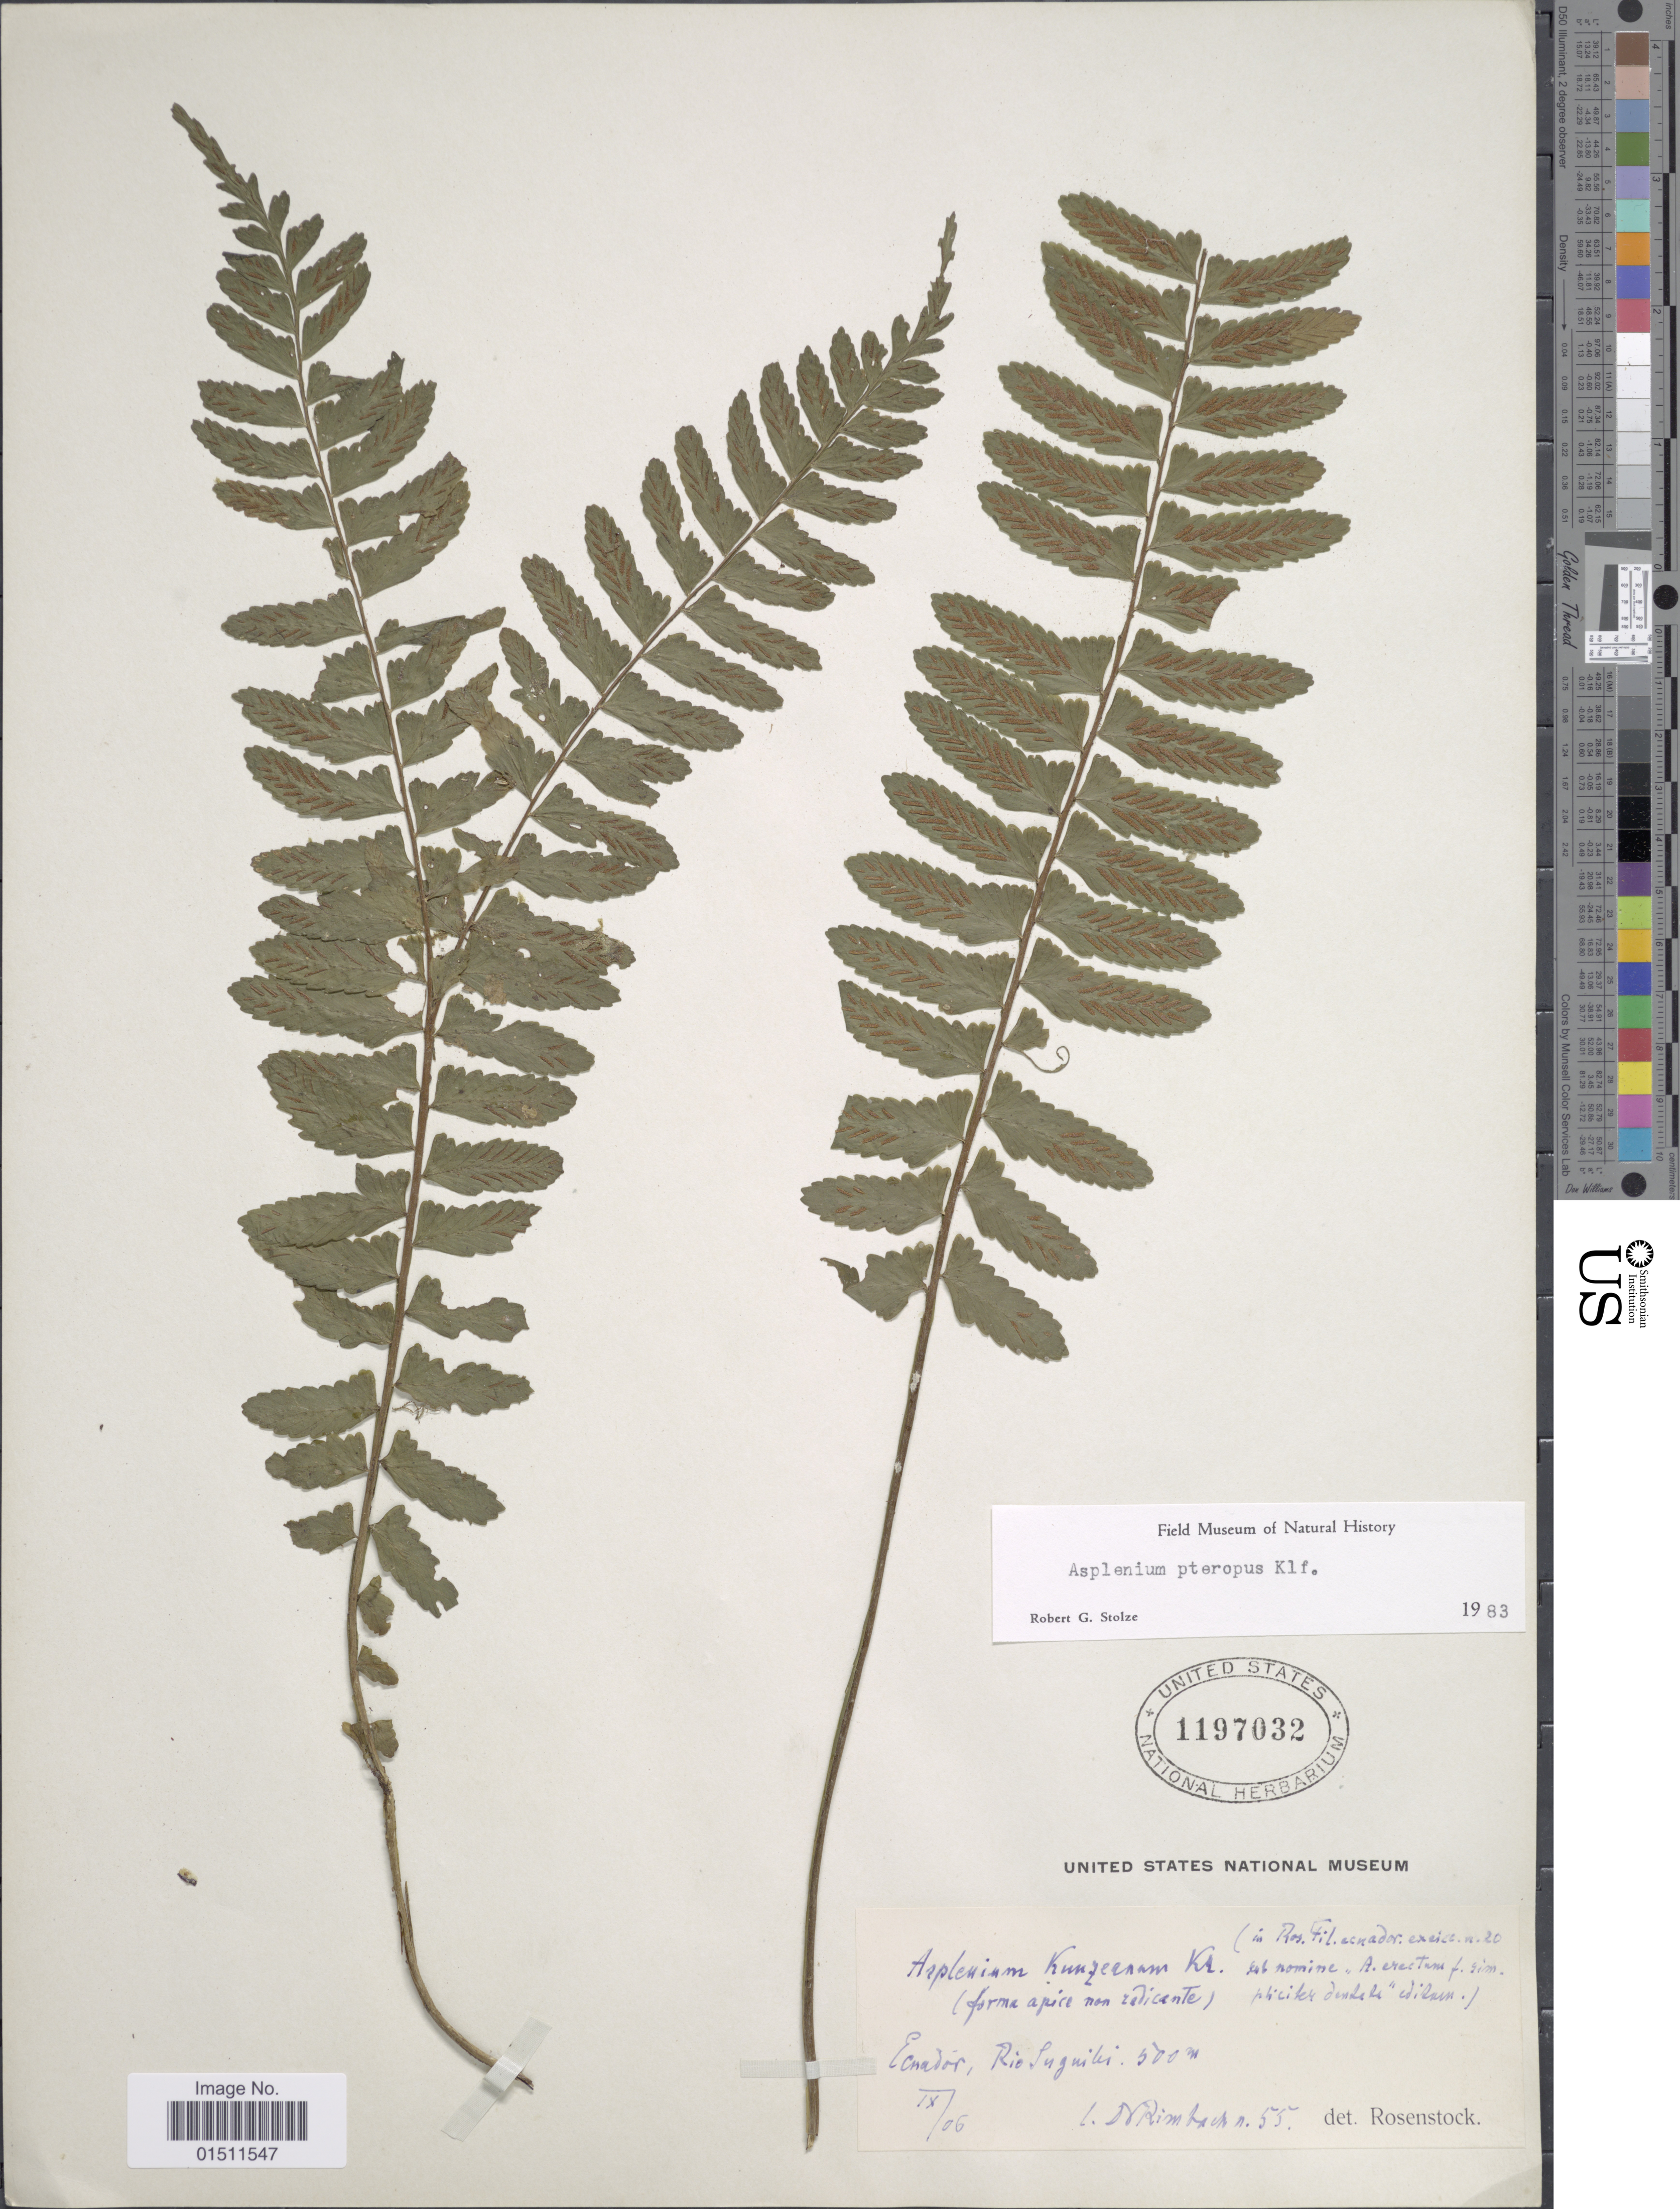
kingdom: Plantae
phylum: Tracheophyta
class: Polypodiopsida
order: Polypodiales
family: Aspleniaceae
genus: Asplenium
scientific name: Asplenium macrodon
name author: Fée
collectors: Rimbach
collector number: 55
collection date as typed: Transcribed d/m/y: /9/6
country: Ecuador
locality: Ecuador, Rio Suguibi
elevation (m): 500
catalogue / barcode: US 1197032